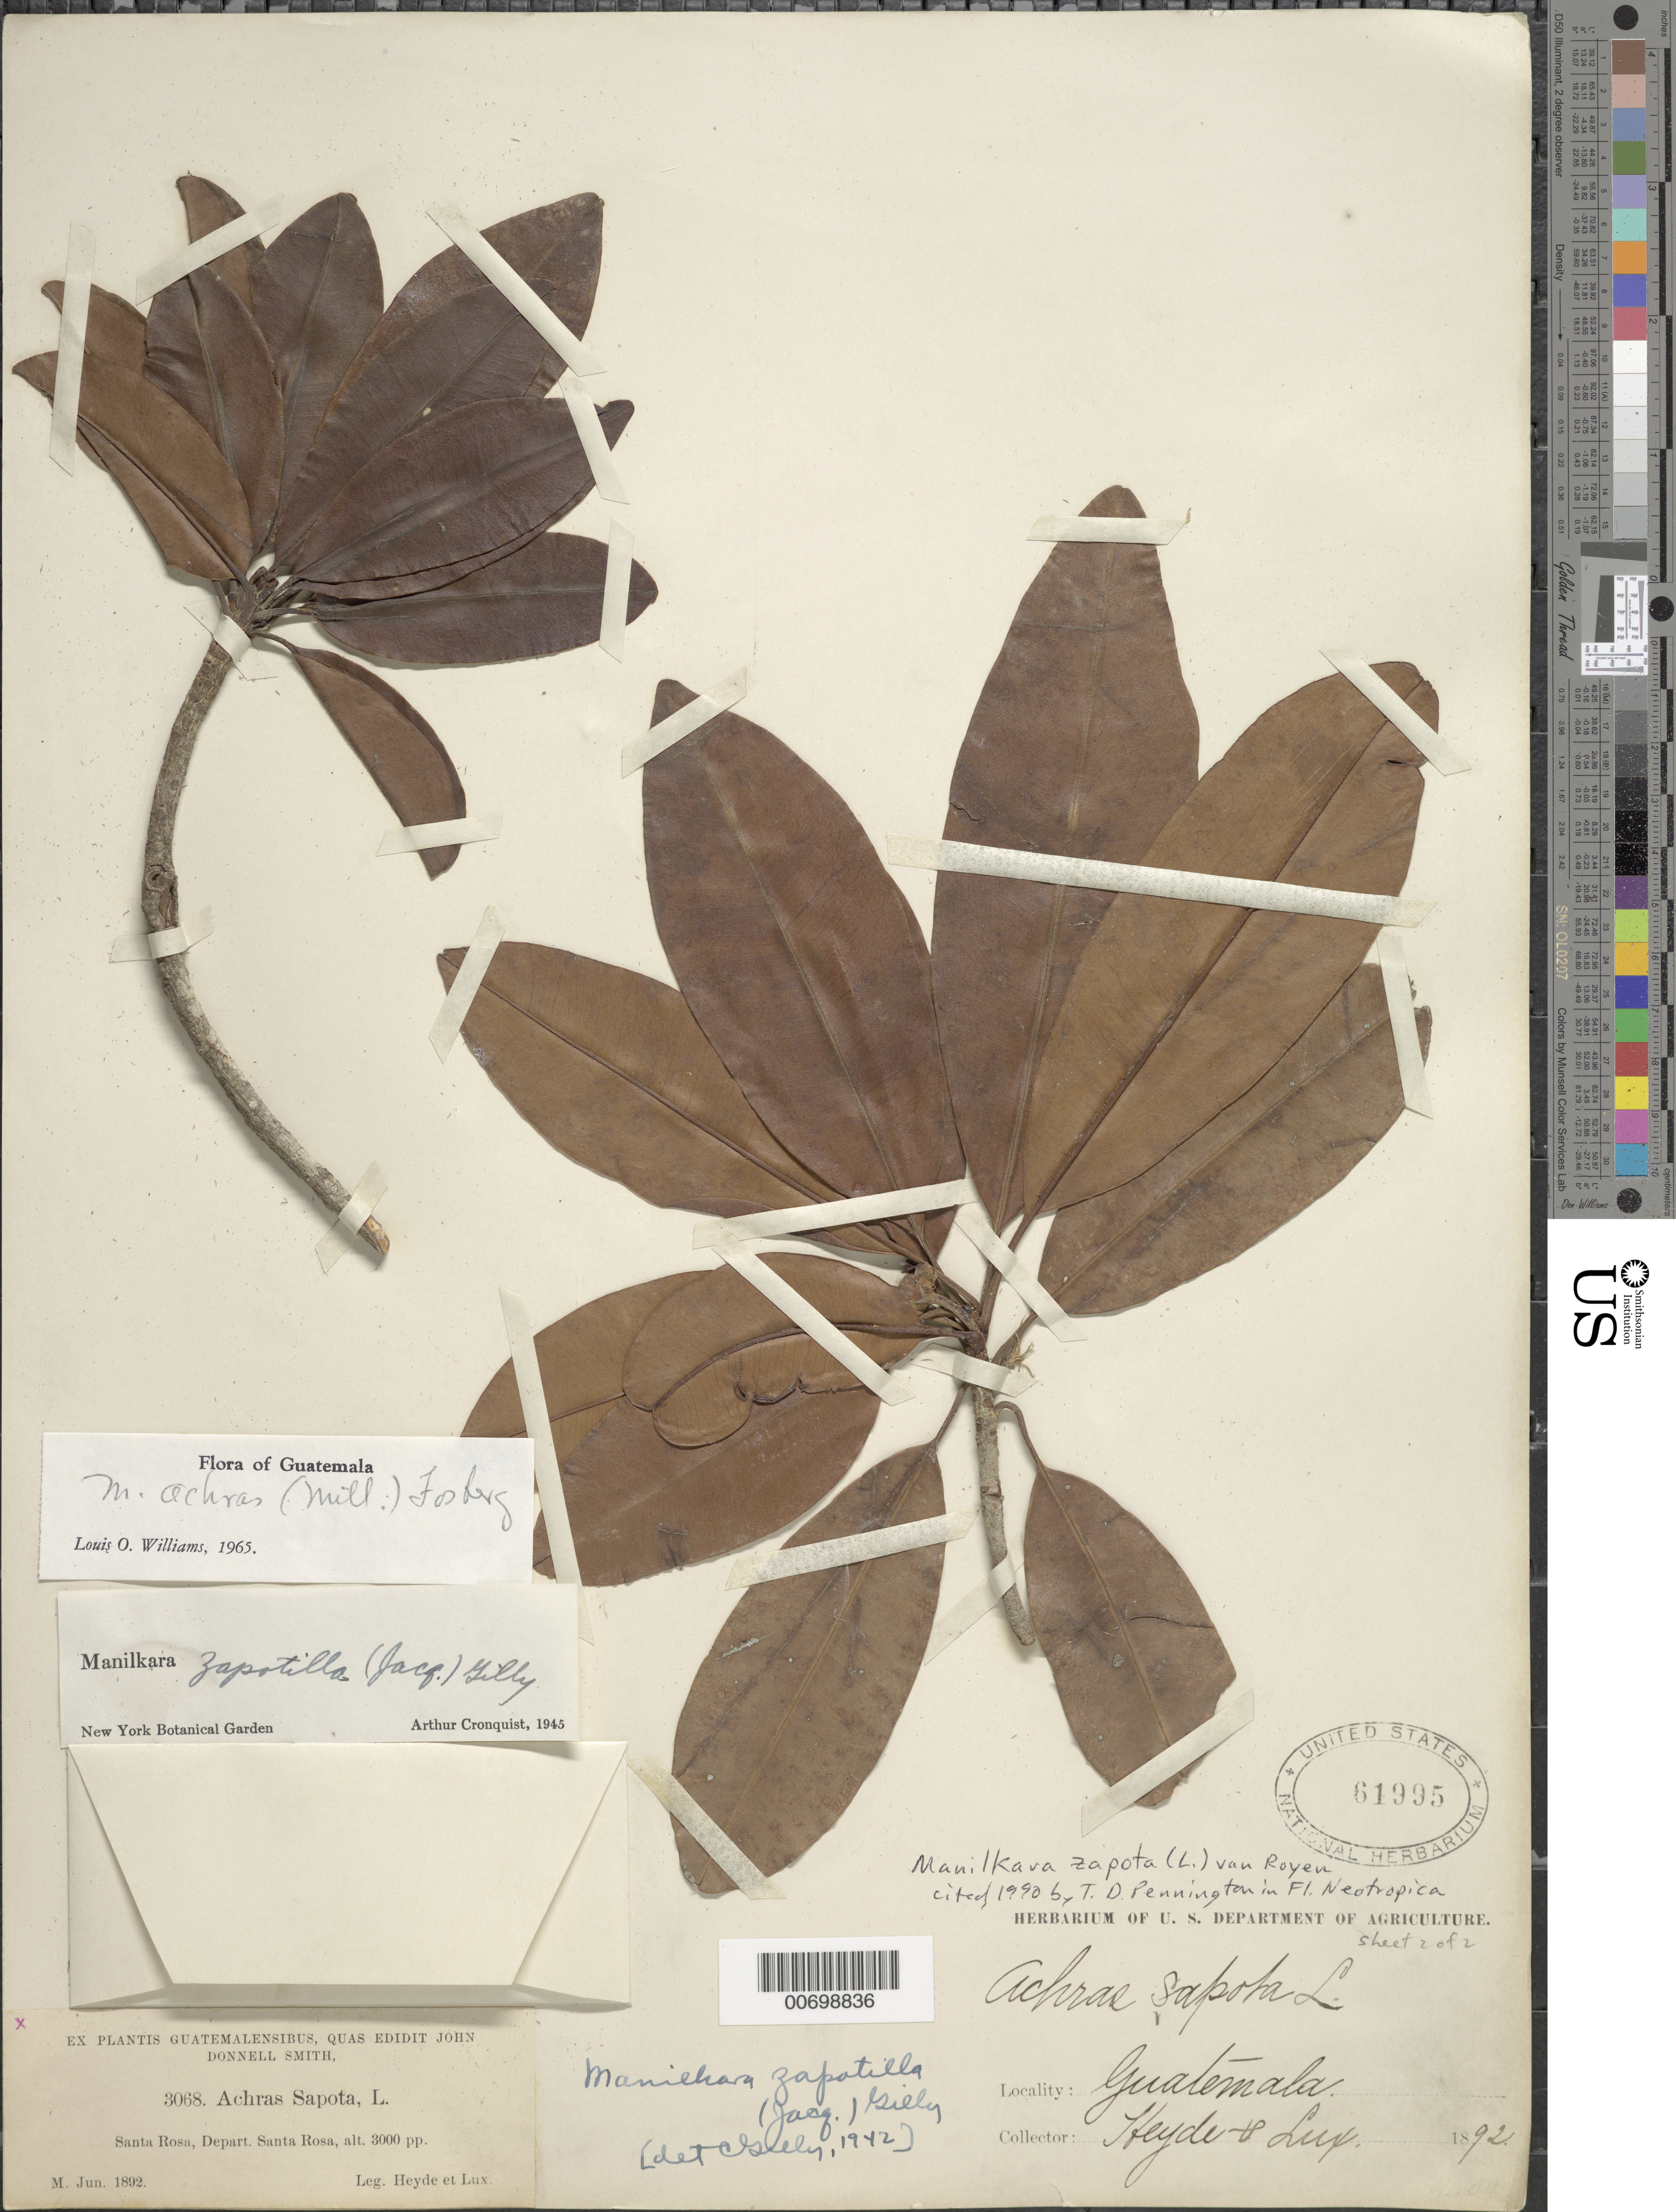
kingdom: Plantae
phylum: Tracheophyta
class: Magnoliopsida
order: Ericales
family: Sapotaceae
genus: Manilkara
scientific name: Manilkara zapota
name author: (L.) P. Royen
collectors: E. T. Heyde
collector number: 3068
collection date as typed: Jun 1892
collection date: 1892-06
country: Guatemala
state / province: Santa Rosa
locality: Santa Rosa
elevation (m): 914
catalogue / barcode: US 61995